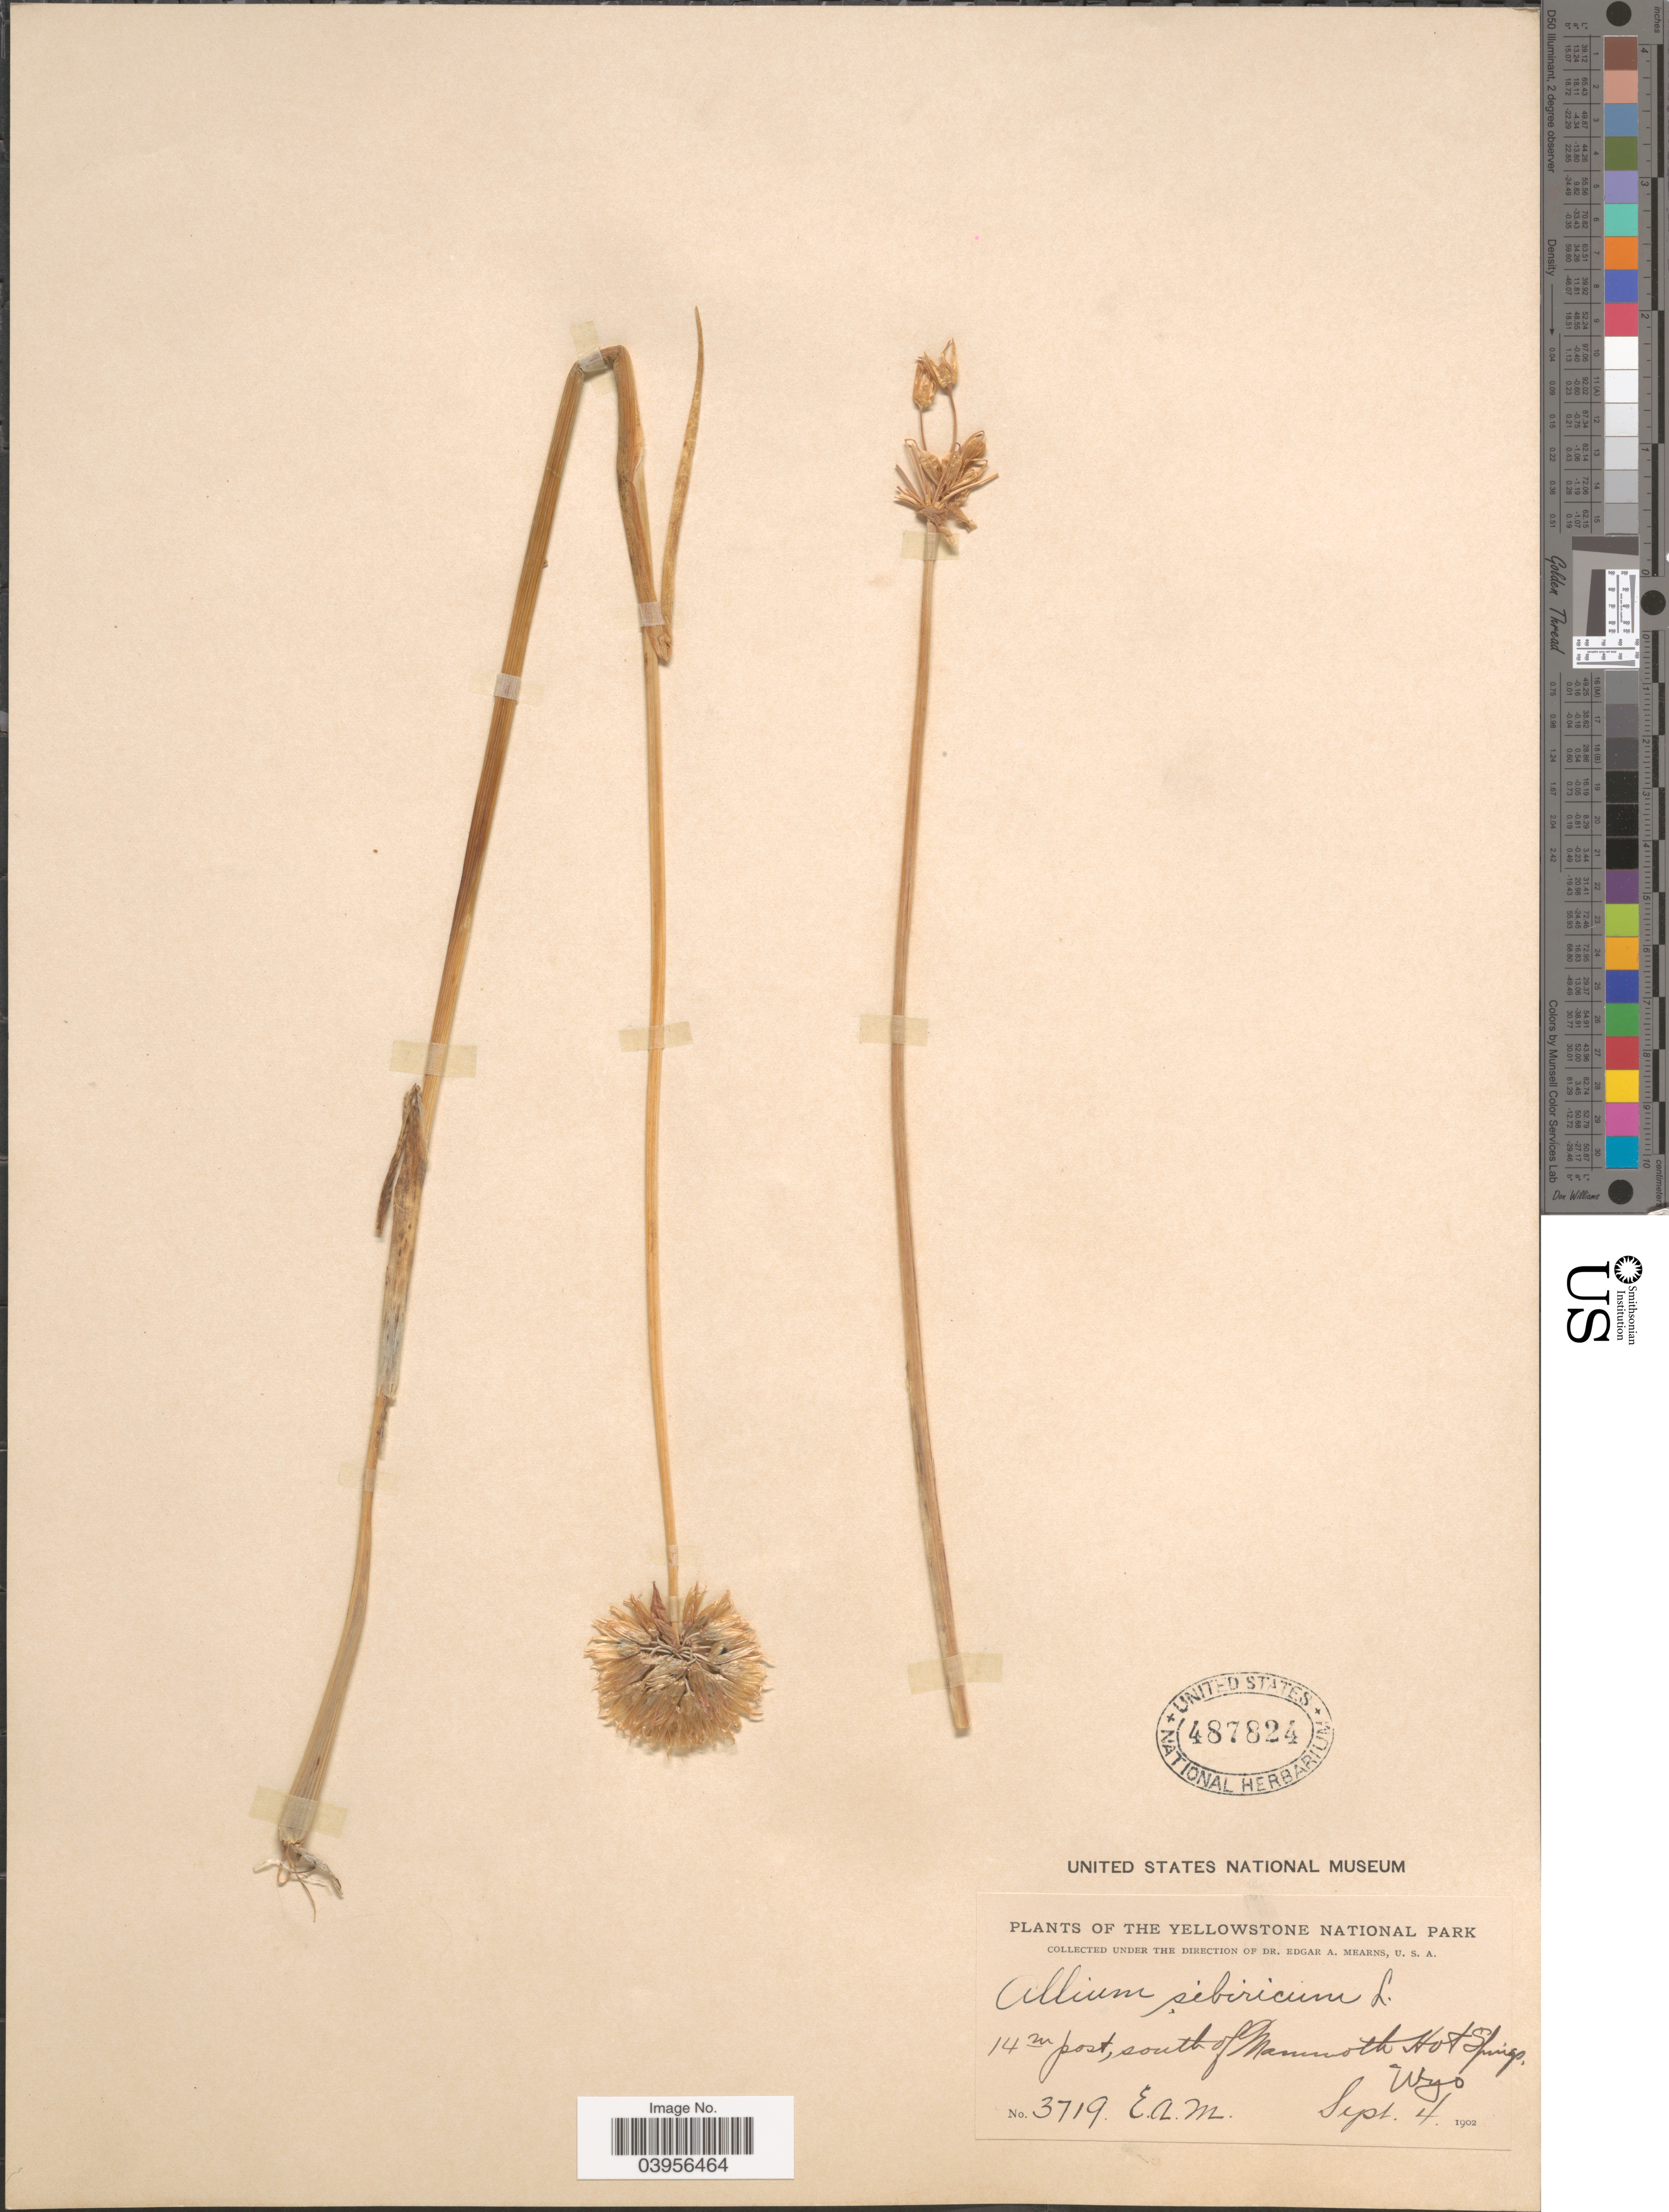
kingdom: Plantae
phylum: Tracheophyta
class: Liliopsida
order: Asparagales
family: Amaryllidaceae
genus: Allium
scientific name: Allium schoenoprasum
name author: L.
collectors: E. A. Mearns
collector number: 3719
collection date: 1902-09-04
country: United States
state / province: Wyoming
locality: The Yellowstone National Park. 14 m post, south of Mammoth Hot Springs.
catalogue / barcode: US 487824